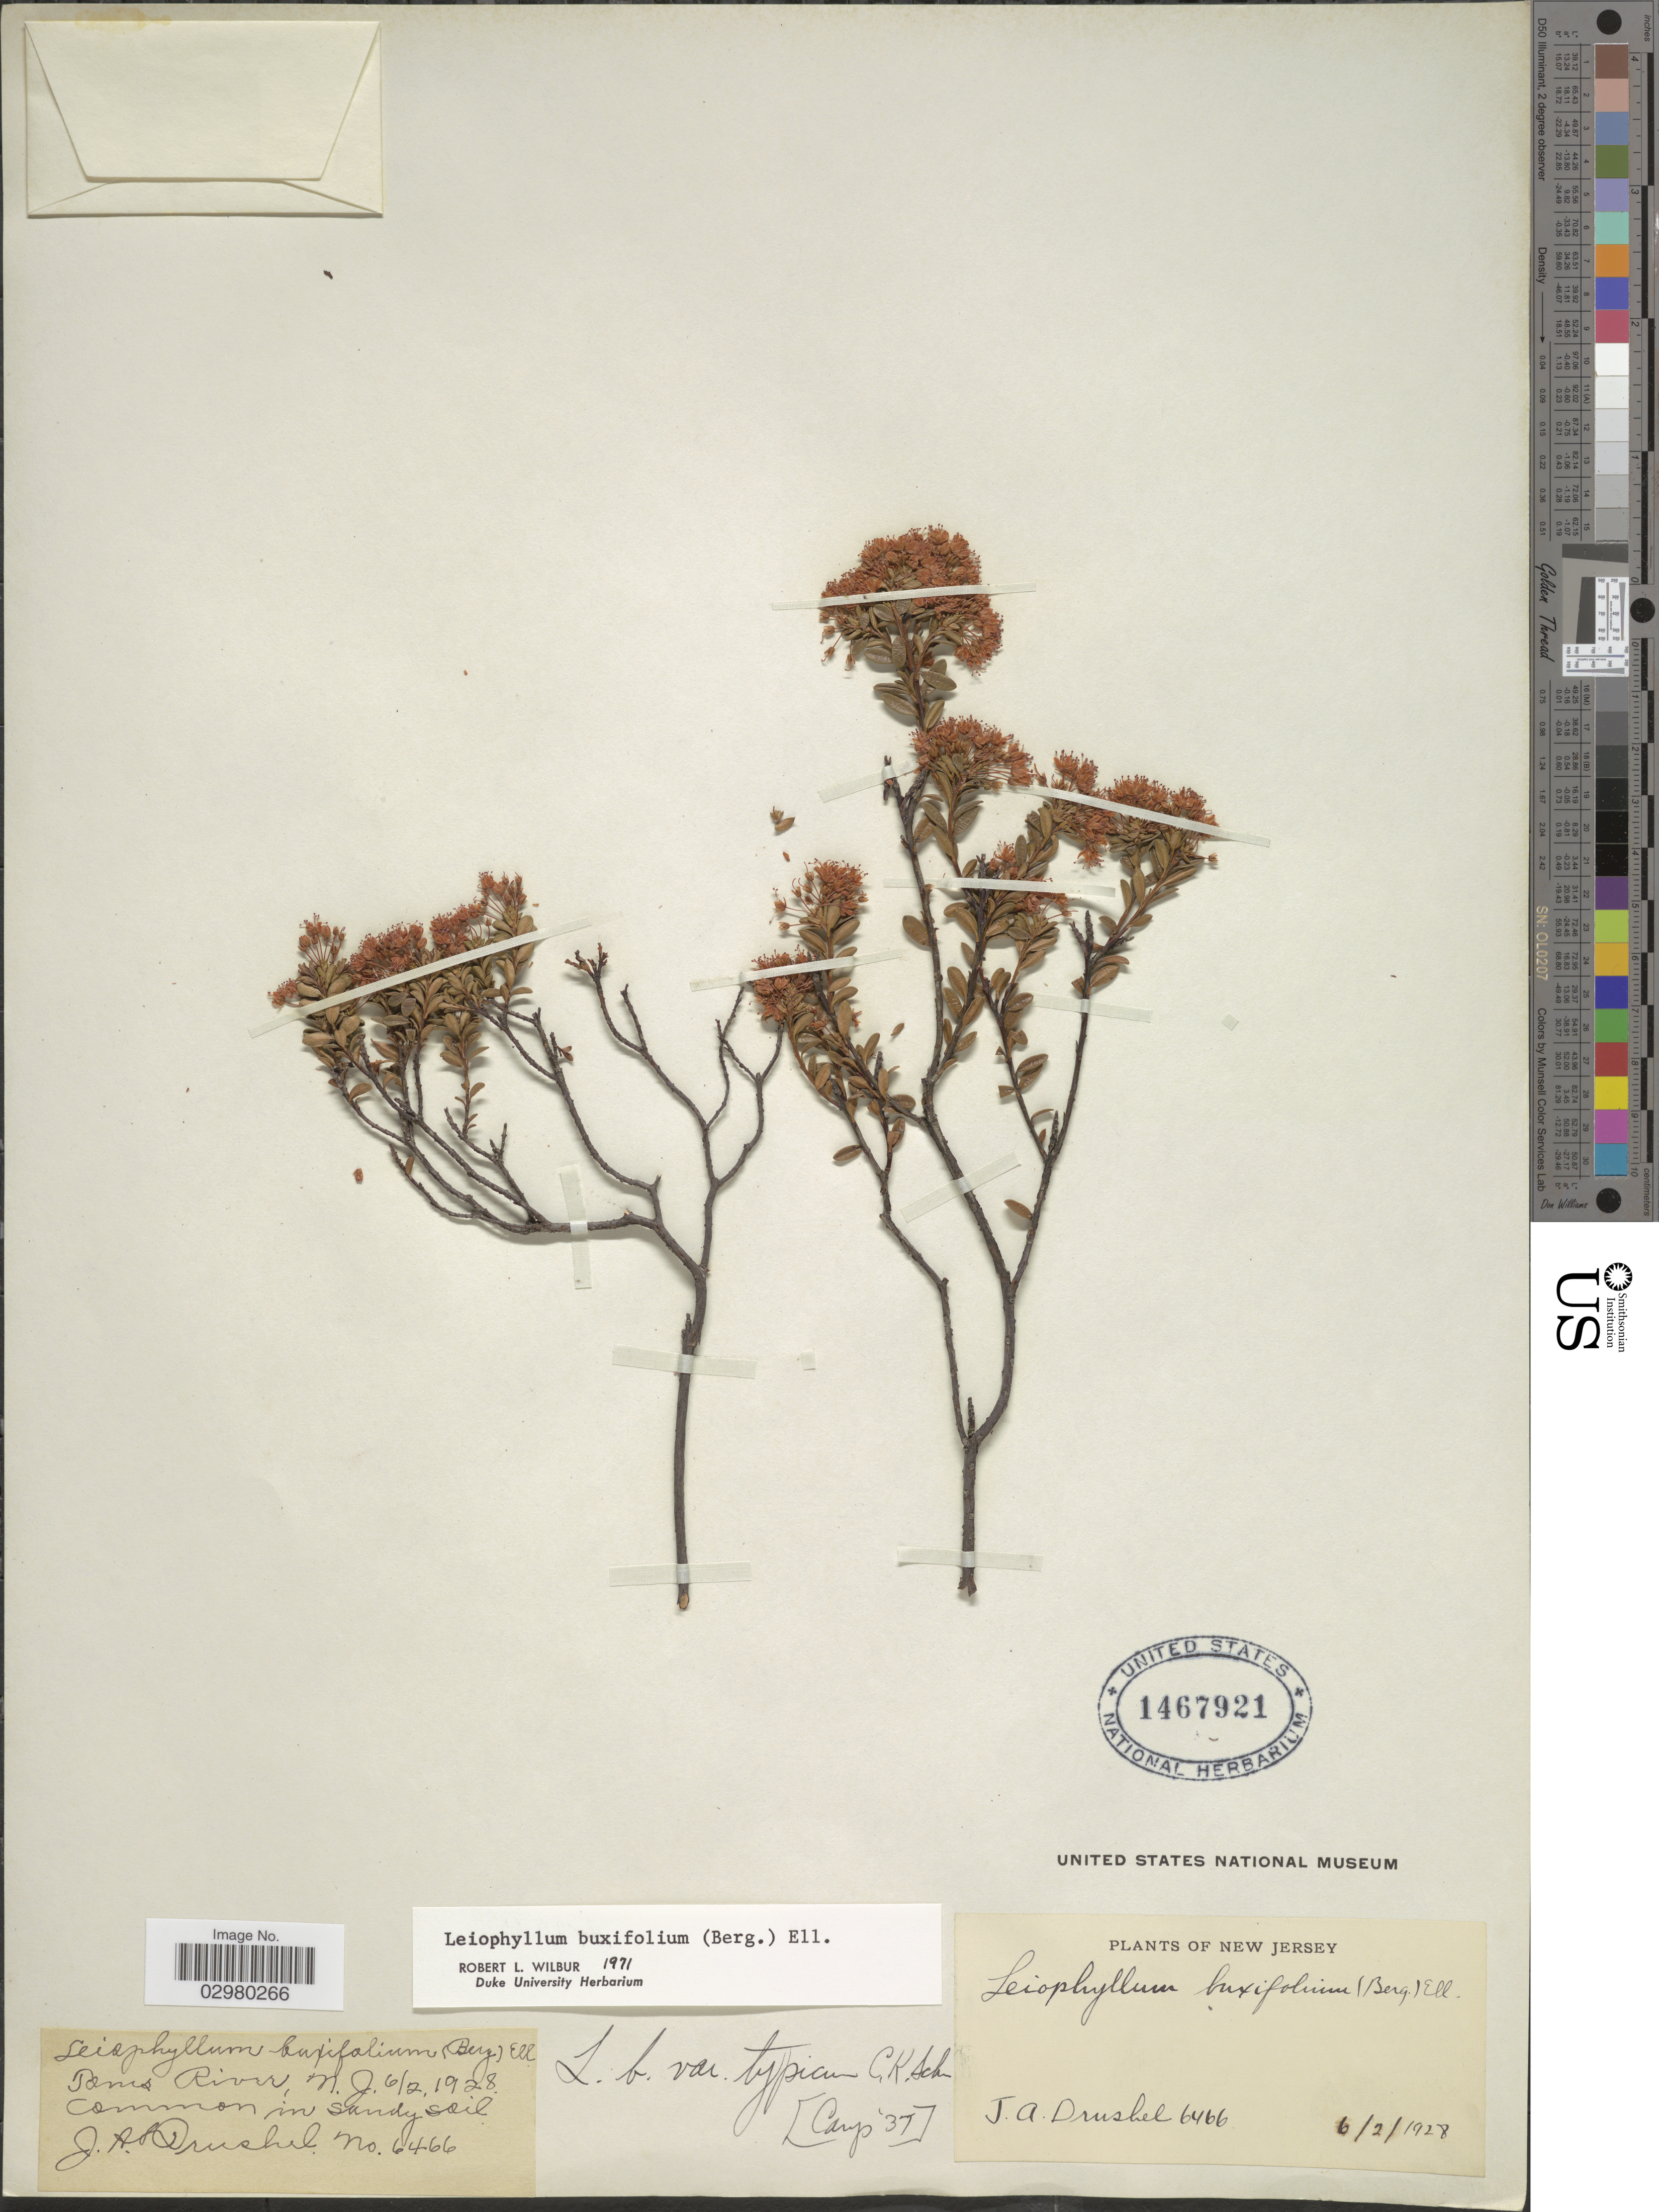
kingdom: Plantae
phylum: Tracheophyta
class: Magnoliopsida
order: Ericales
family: Ericaceae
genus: Leiophyllum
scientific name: Leiophyllum buxifolium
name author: (Bergius) Elliott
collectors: J. A. Drushel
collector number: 6466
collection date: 1928-02-06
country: United States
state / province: New Jersey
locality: Toms River.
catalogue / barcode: US 1467921